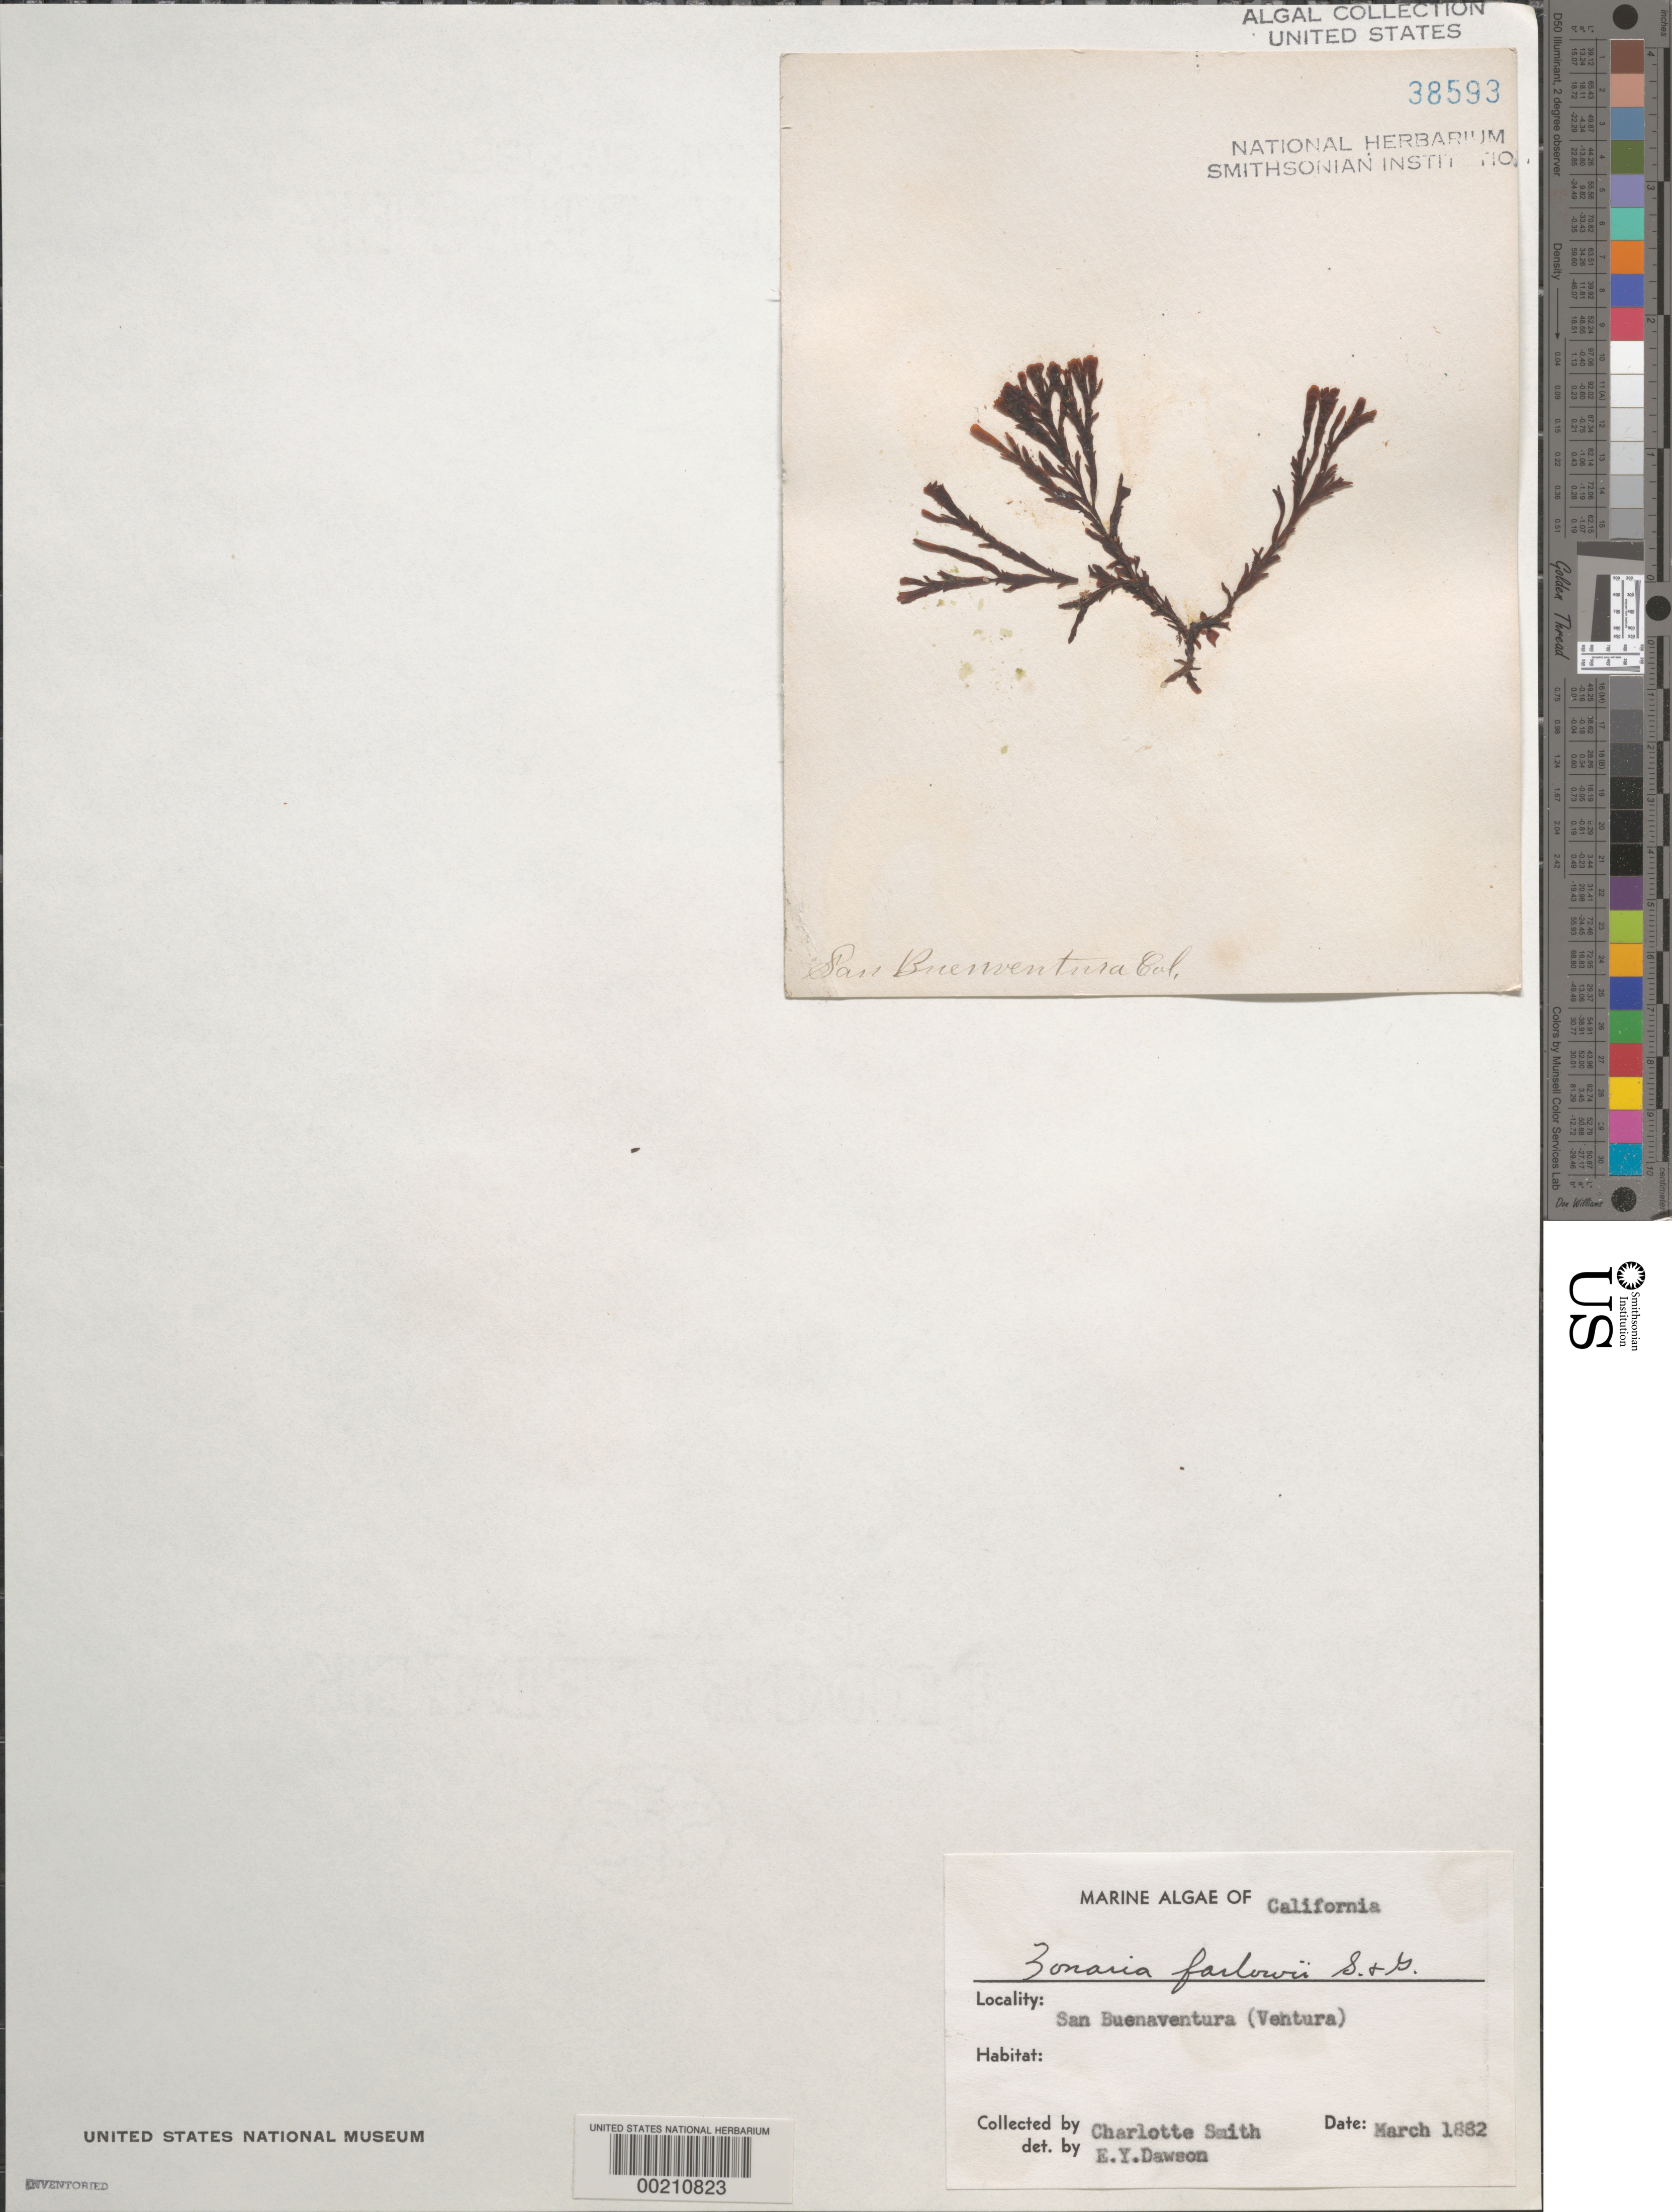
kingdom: Chromista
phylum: Ochrophyta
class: Phaeophyceae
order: Dictyotales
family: Dictyotaceae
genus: Zonaria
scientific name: Zonaria farlowii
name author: Setch. & N.L. Gardner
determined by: Dawson, E. Y.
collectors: C. Smith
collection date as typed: Mar 1882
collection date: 1882-03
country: United States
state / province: California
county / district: Ventura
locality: San Buenaventura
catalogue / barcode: US 38593